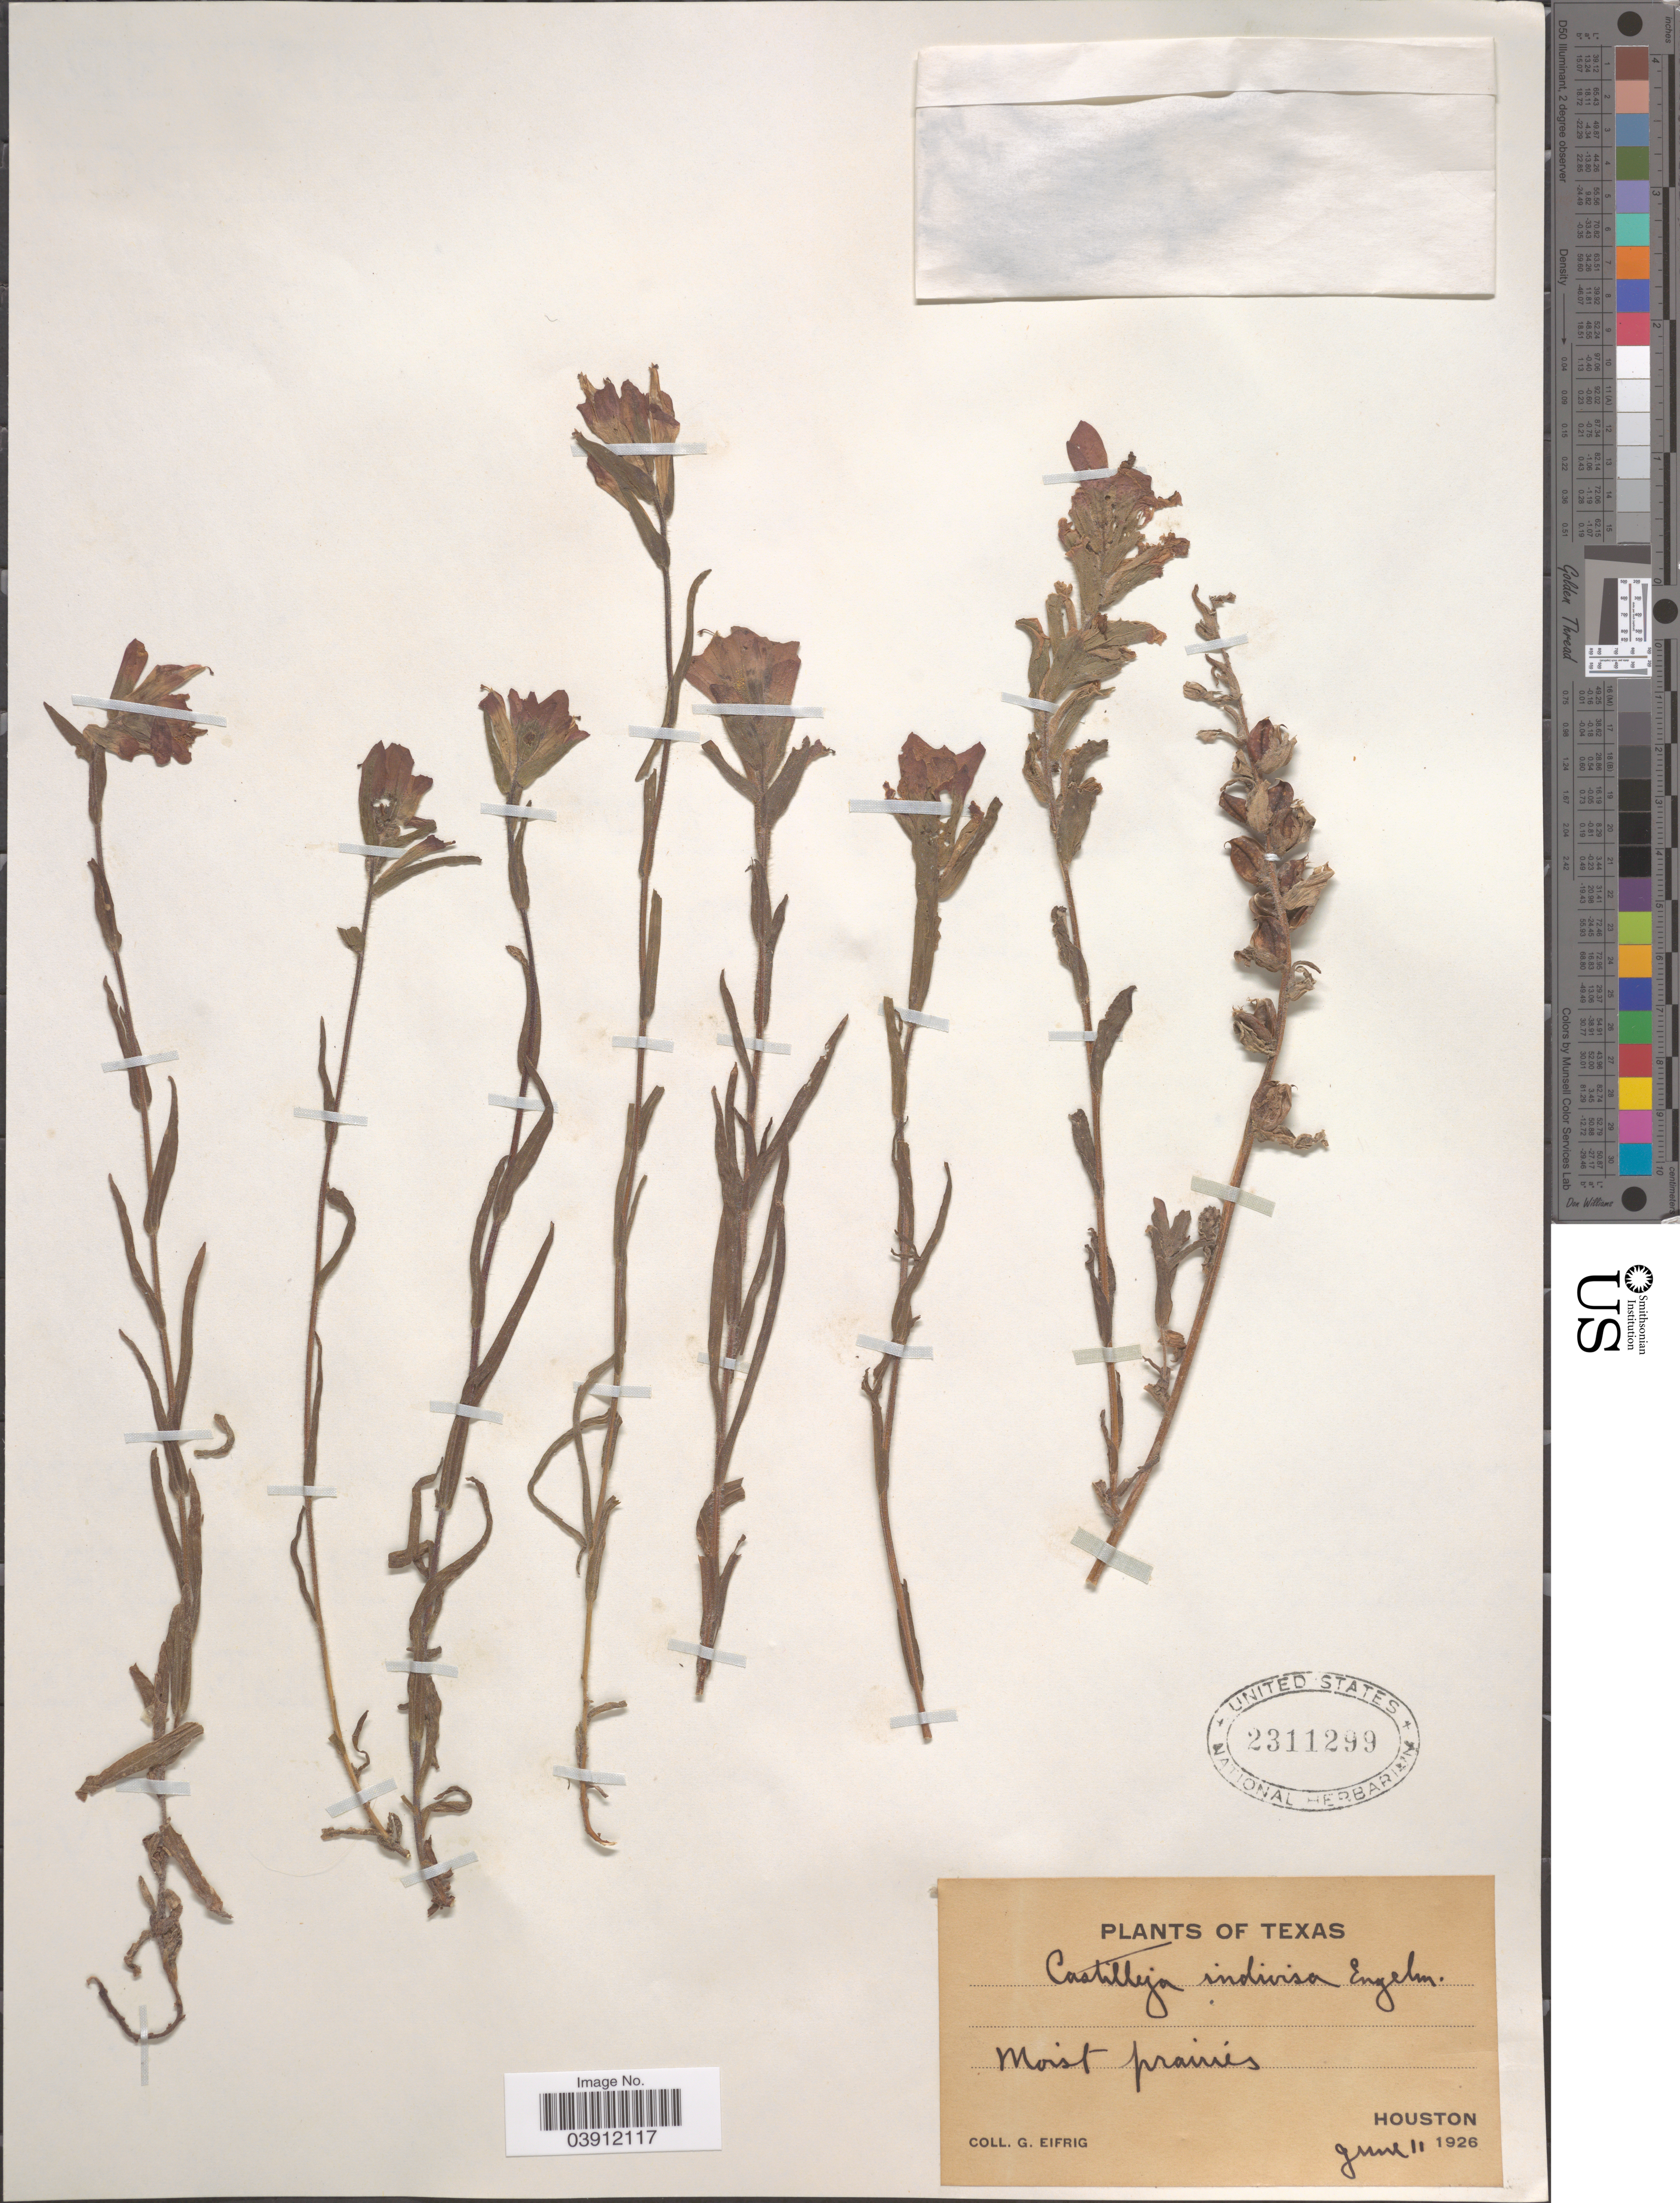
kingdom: Plantae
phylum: Tracheophyta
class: Magnoliopsida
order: Lamiales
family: Orobanchaceae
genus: Castilleja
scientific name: Castilleja indivisa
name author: Engelm. in Engelm. & A. Gray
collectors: G. Eifrig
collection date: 1926-06-11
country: United States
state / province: Texas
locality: Houston.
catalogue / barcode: US 2311299